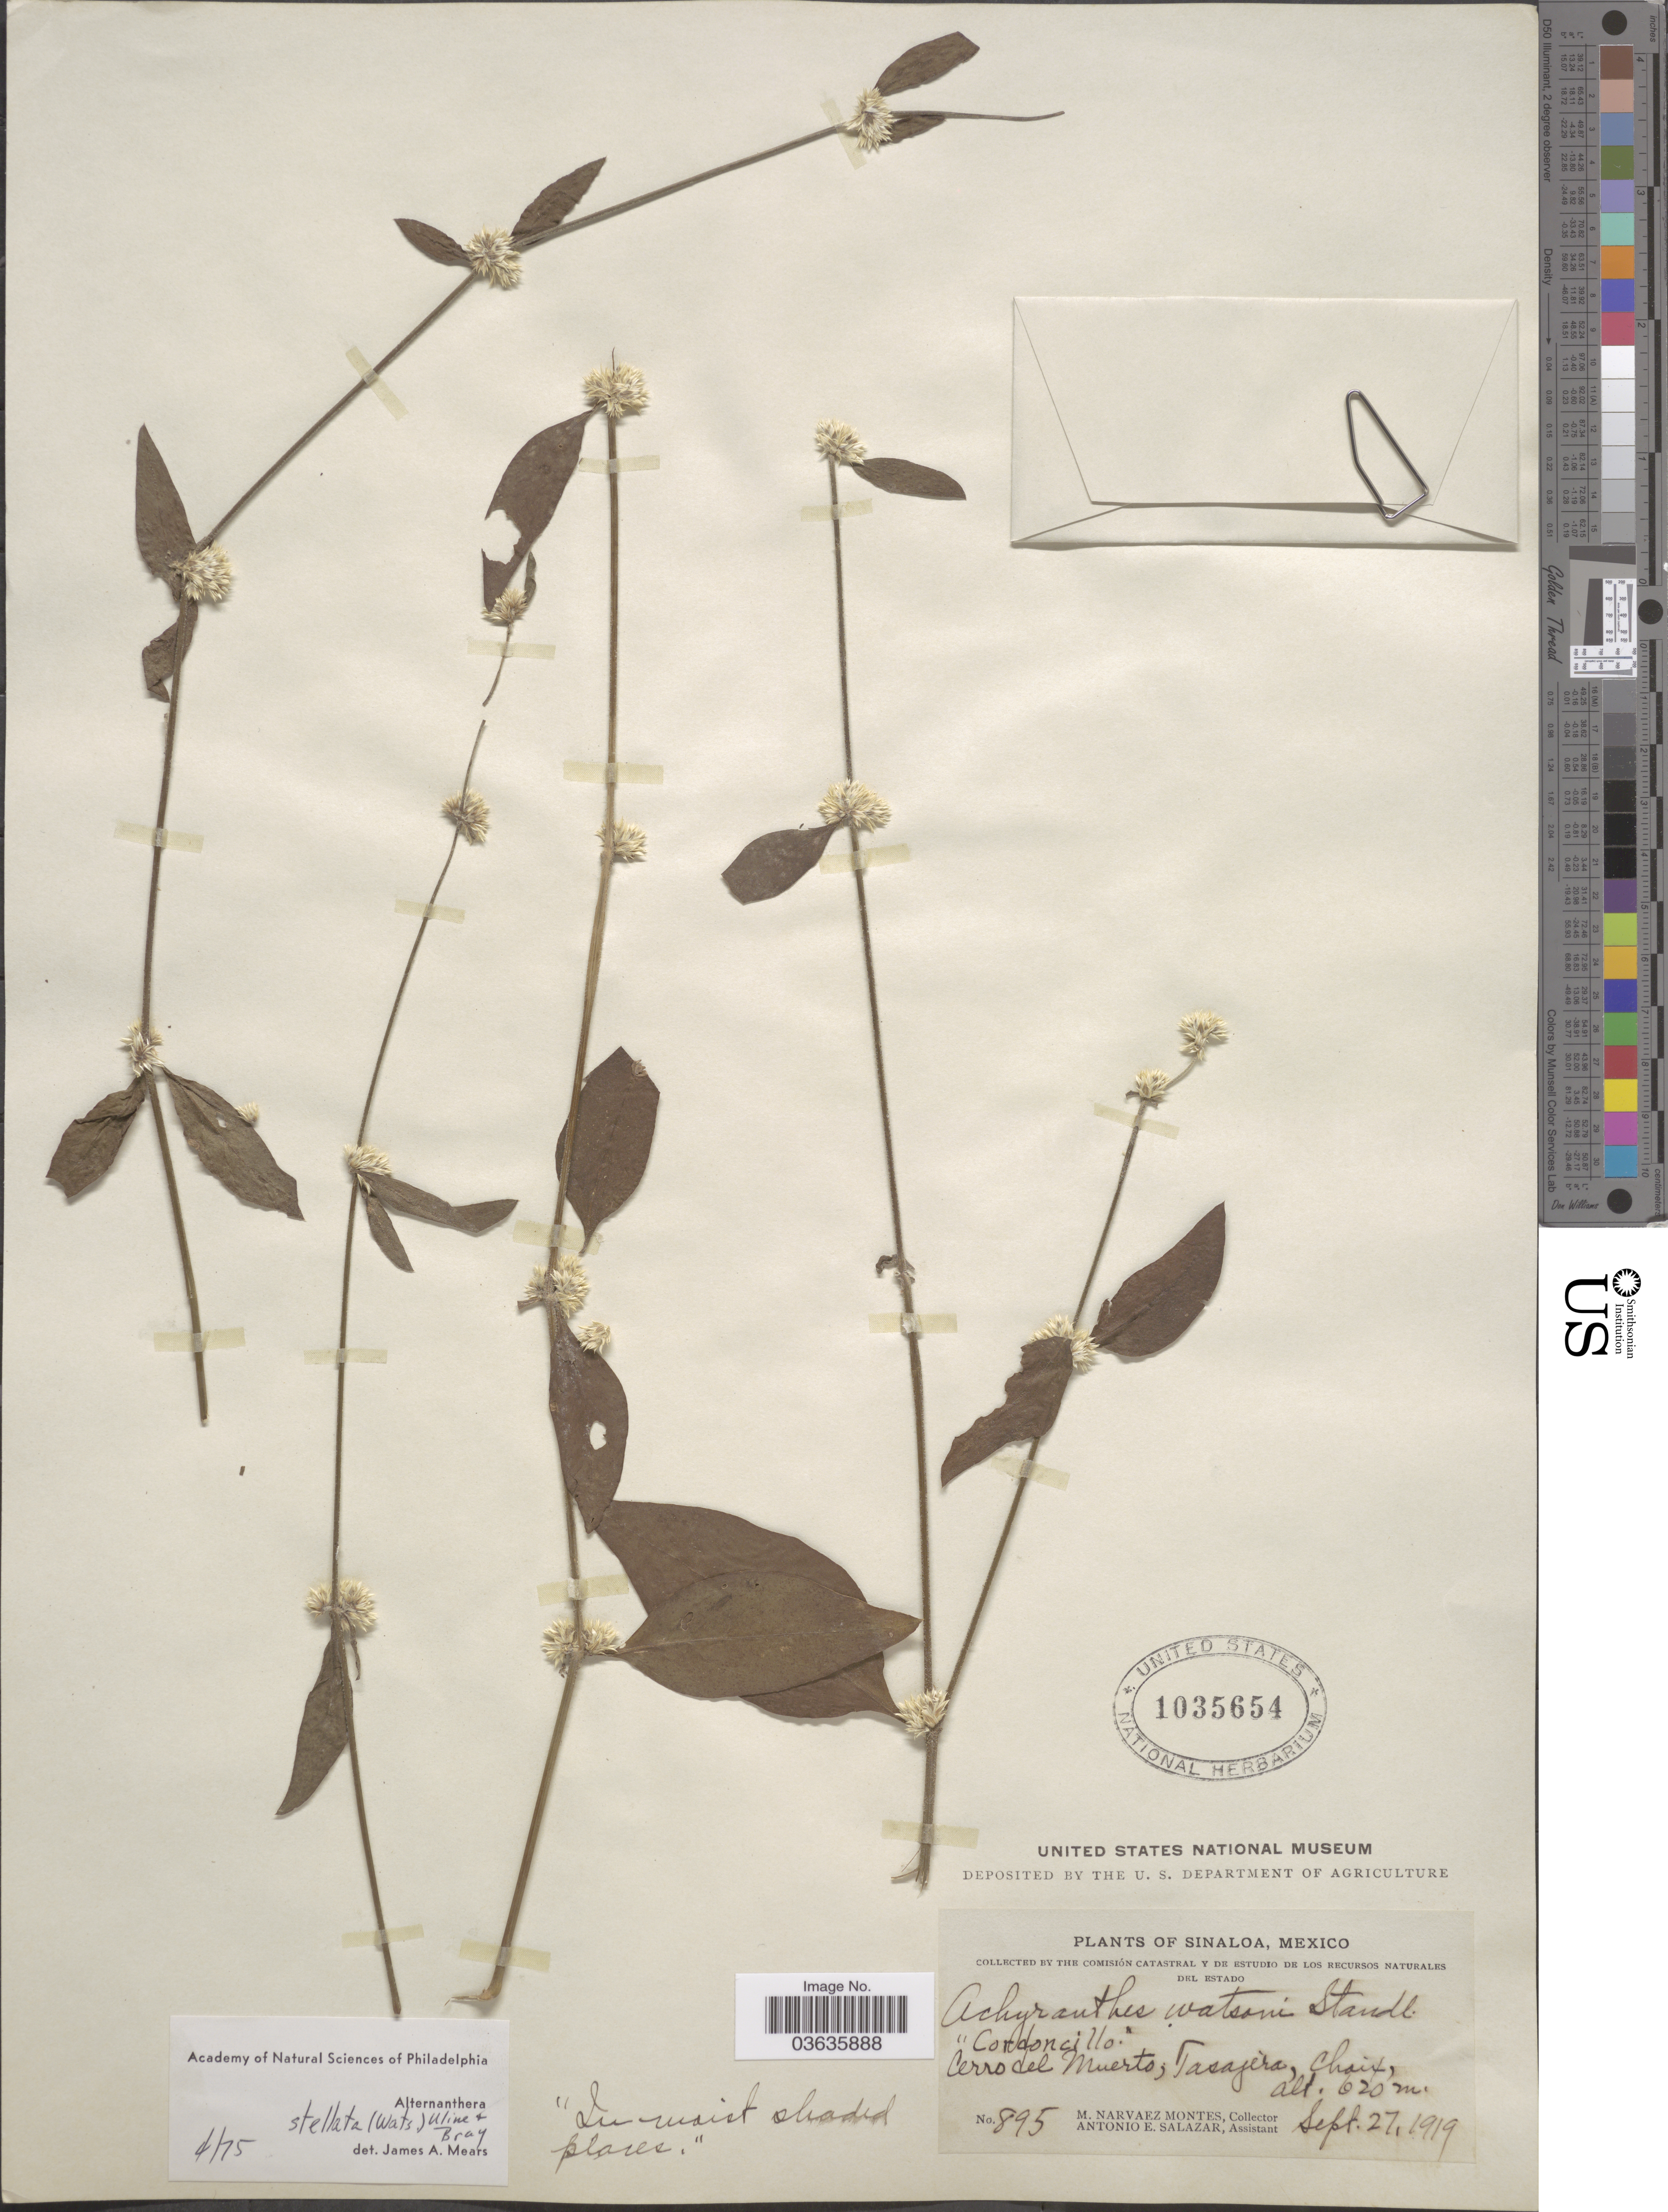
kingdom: Plantae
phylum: Tracheophyta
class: Magnoliopsida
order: Caryophyllales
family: Amaranthaceae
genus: Alternanthera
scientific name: Alternanthera stellata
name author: (S. Watson) Uline & W.L. Bray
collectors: M. Narvaez-Montes & A. E. Salazar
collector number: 895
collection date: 1919-09-27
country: Mexico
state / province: Sinaloa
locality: Cerro del Muerto; Tasajera, Choix.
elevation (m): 620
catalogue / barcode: US 1035654